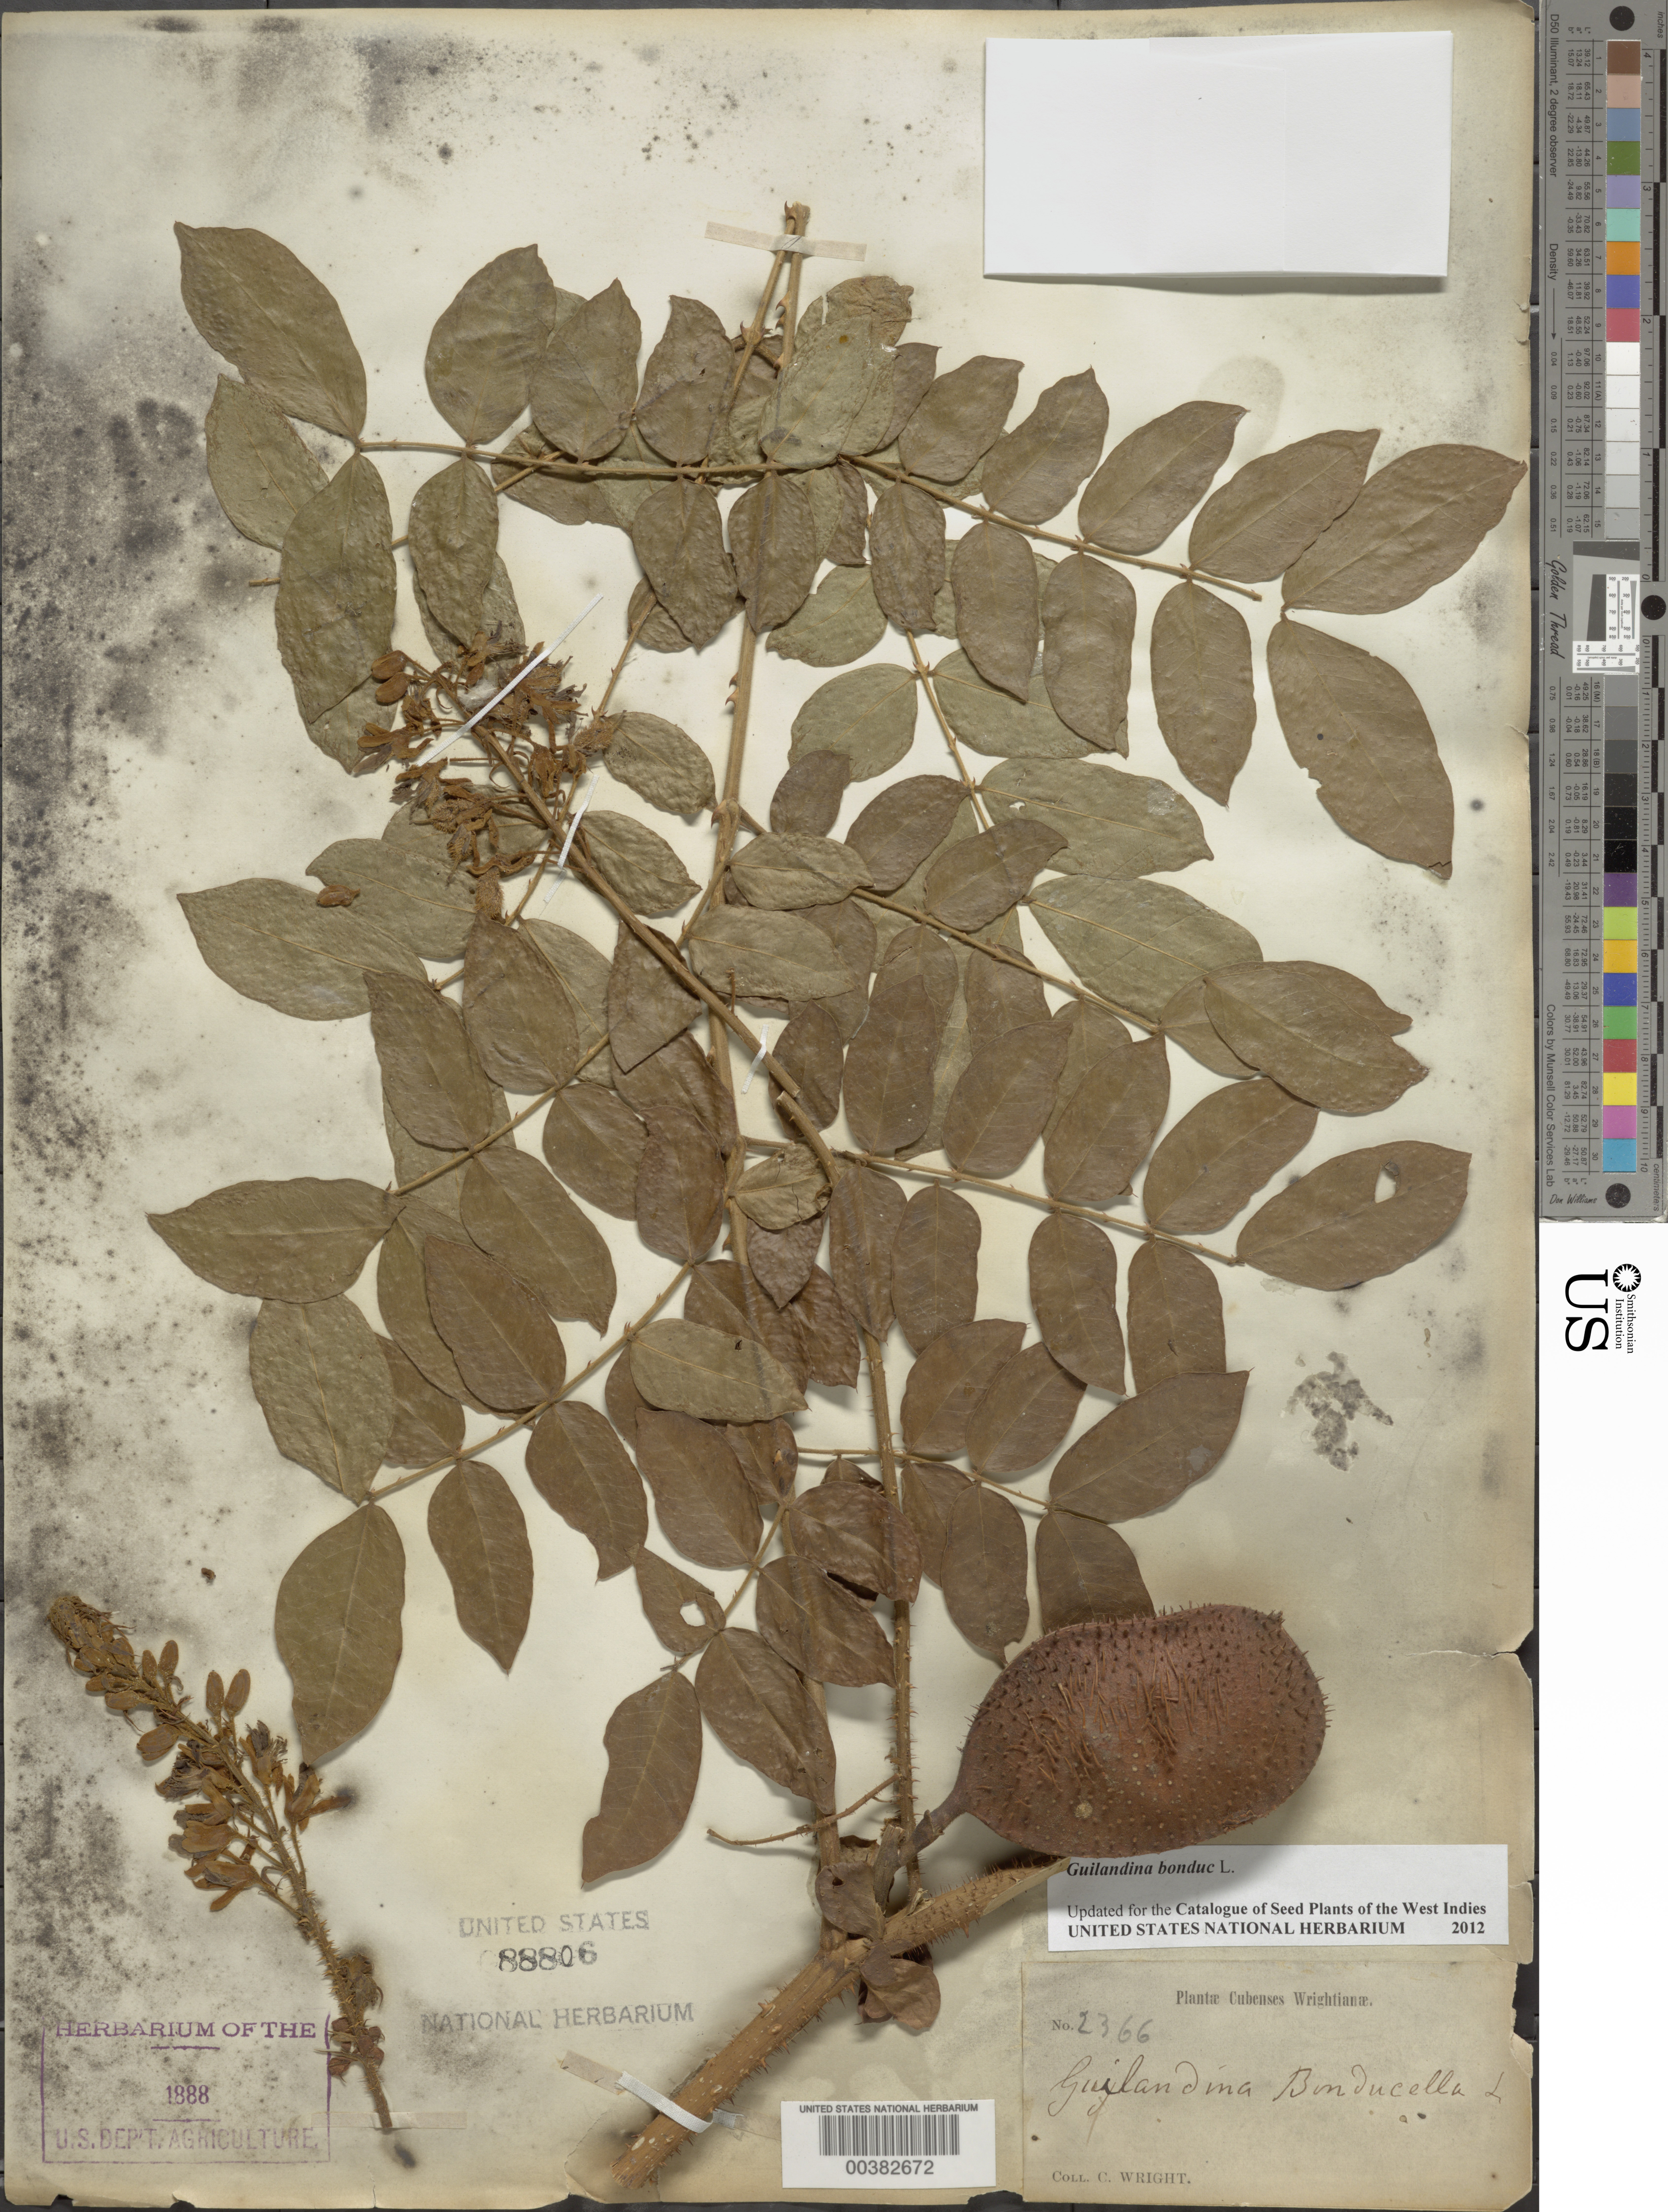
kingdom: Plantae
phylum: Tracheophyta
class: Magnoliopsida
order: Fabales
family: Fabaceae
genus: Guilandina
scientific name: Guilandina bonduc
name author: L.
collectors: C. Wright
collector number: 2366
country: Cuba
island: Greater Antilles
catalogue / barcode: US 88806